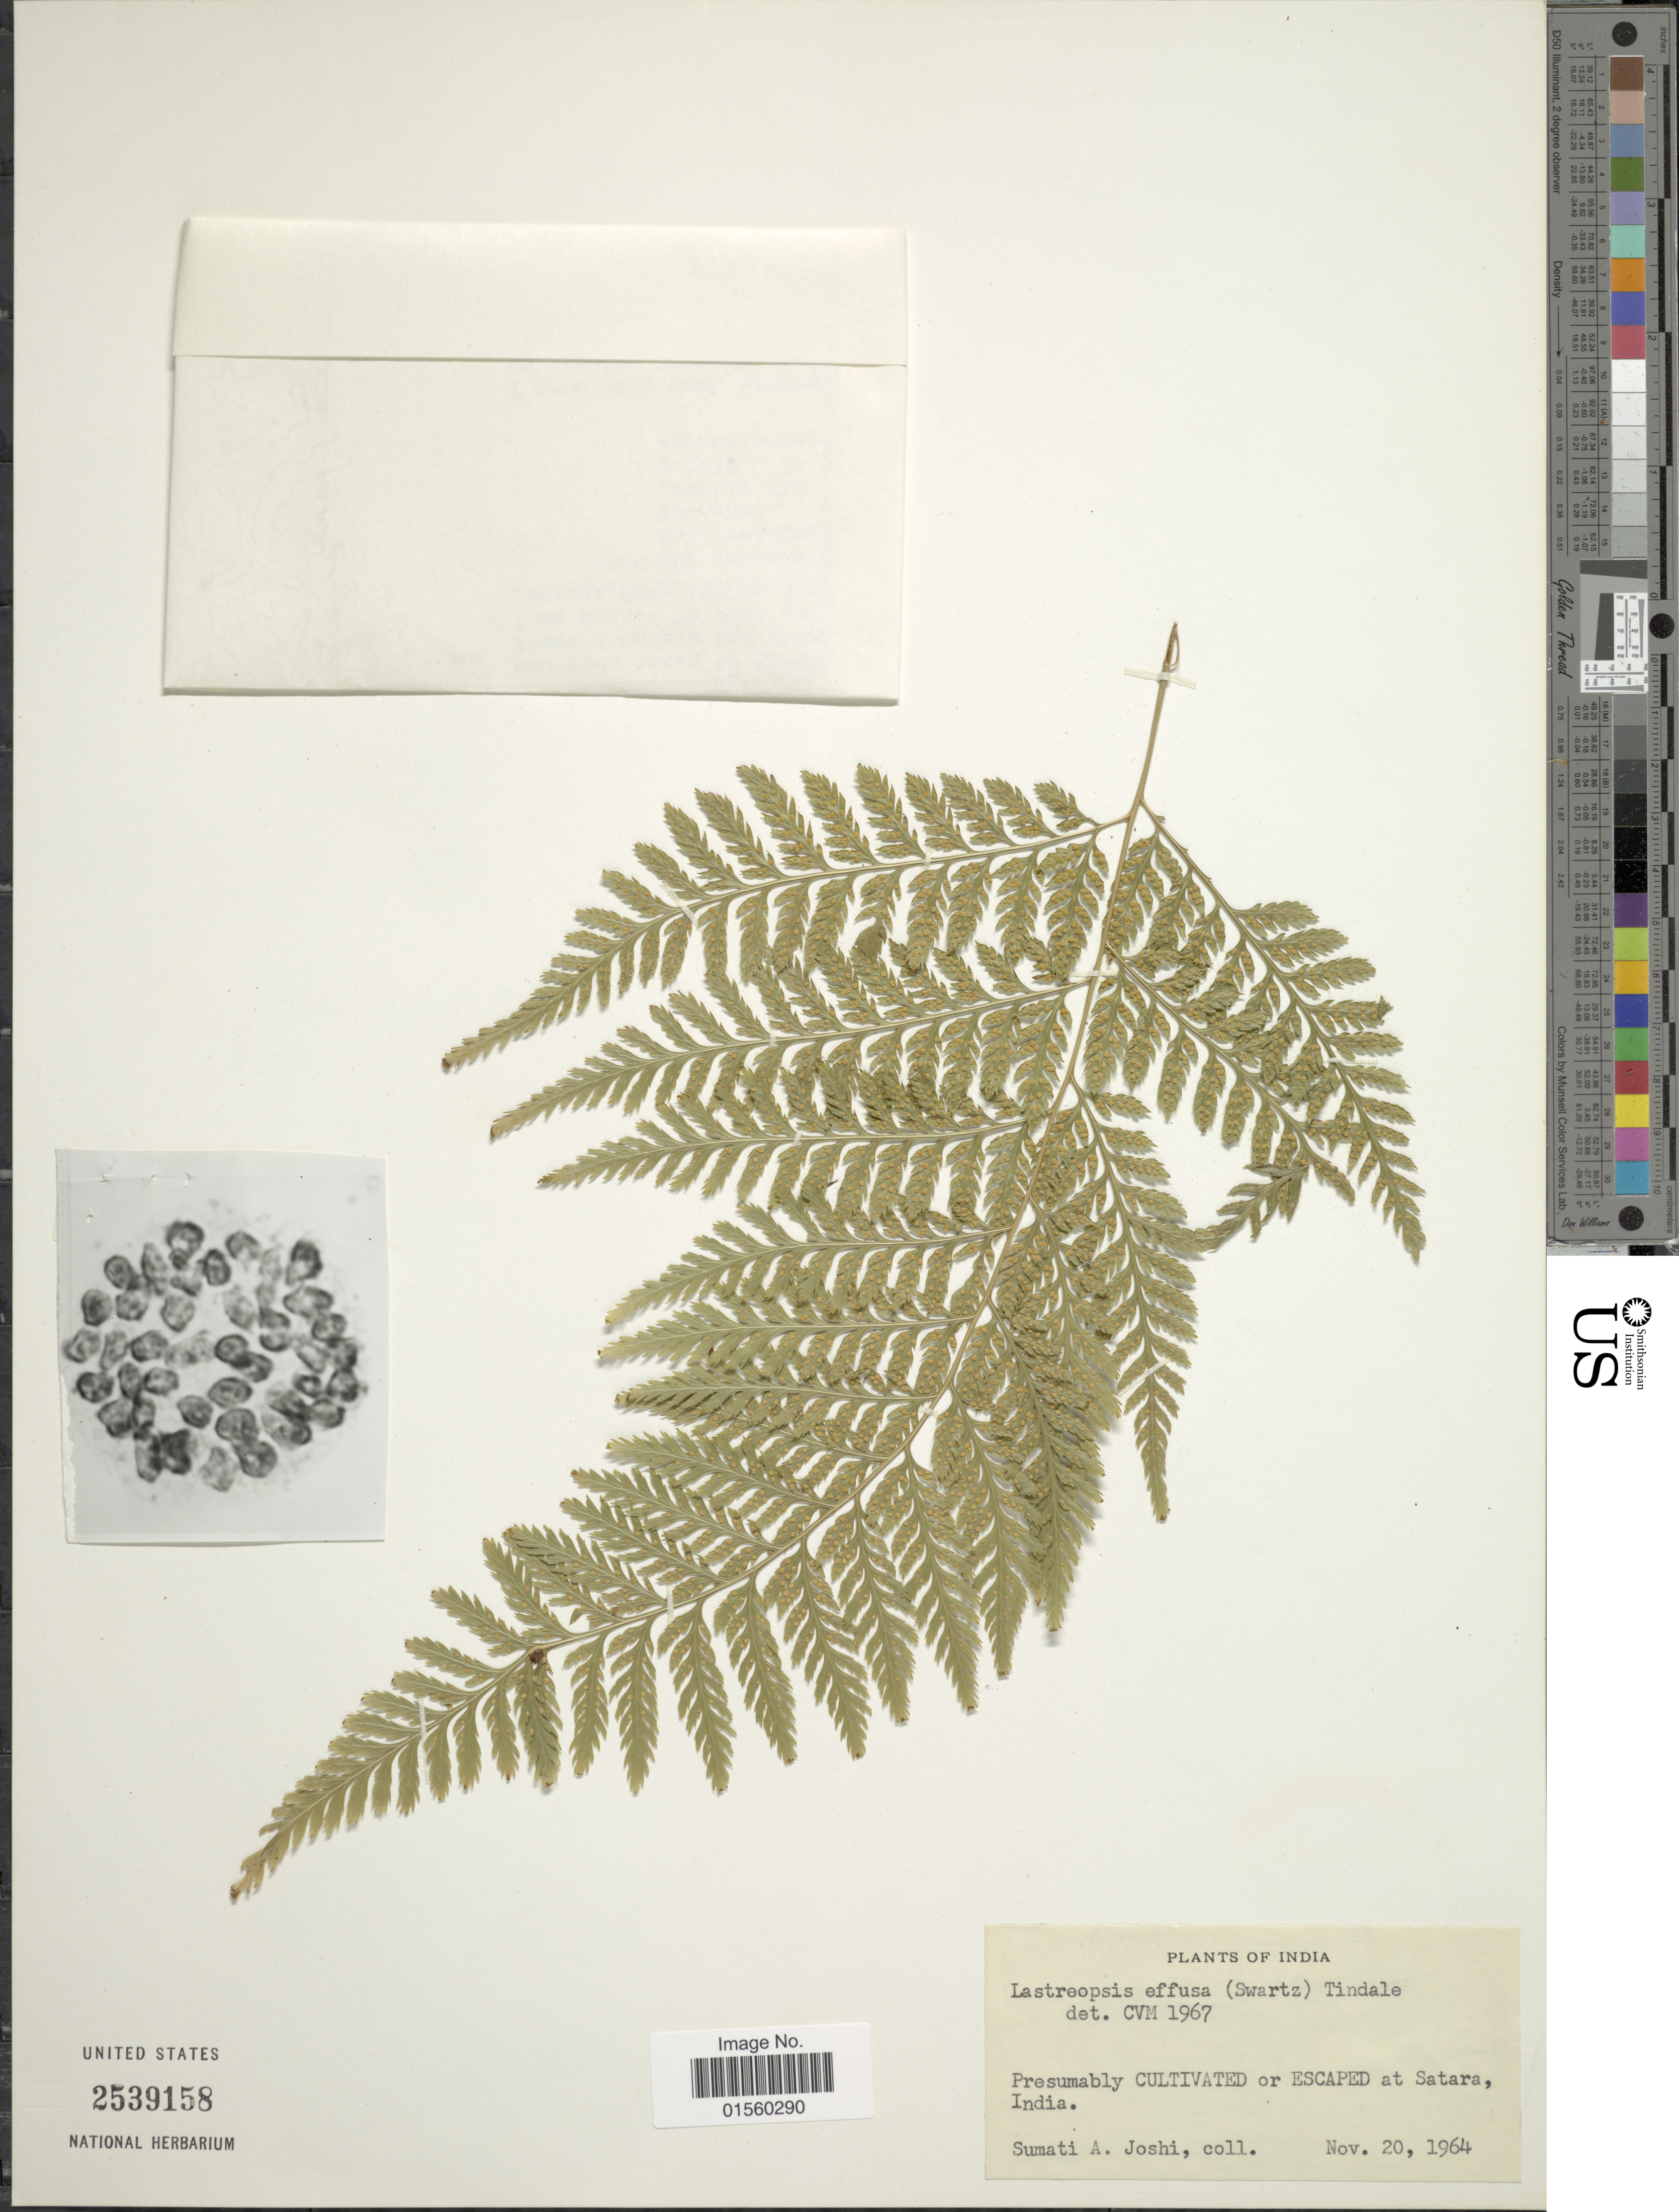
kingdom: Plantae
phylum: Tracheophyta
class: Polypodiopsida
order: Polypodiales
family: Dryopteridaceae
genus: Parapolystichum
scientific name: Parapolystichum effusum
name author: (Sw.) Ching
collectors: S. Joshi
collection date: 1964-11-20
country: India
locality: Satara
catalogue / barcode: US 2539158